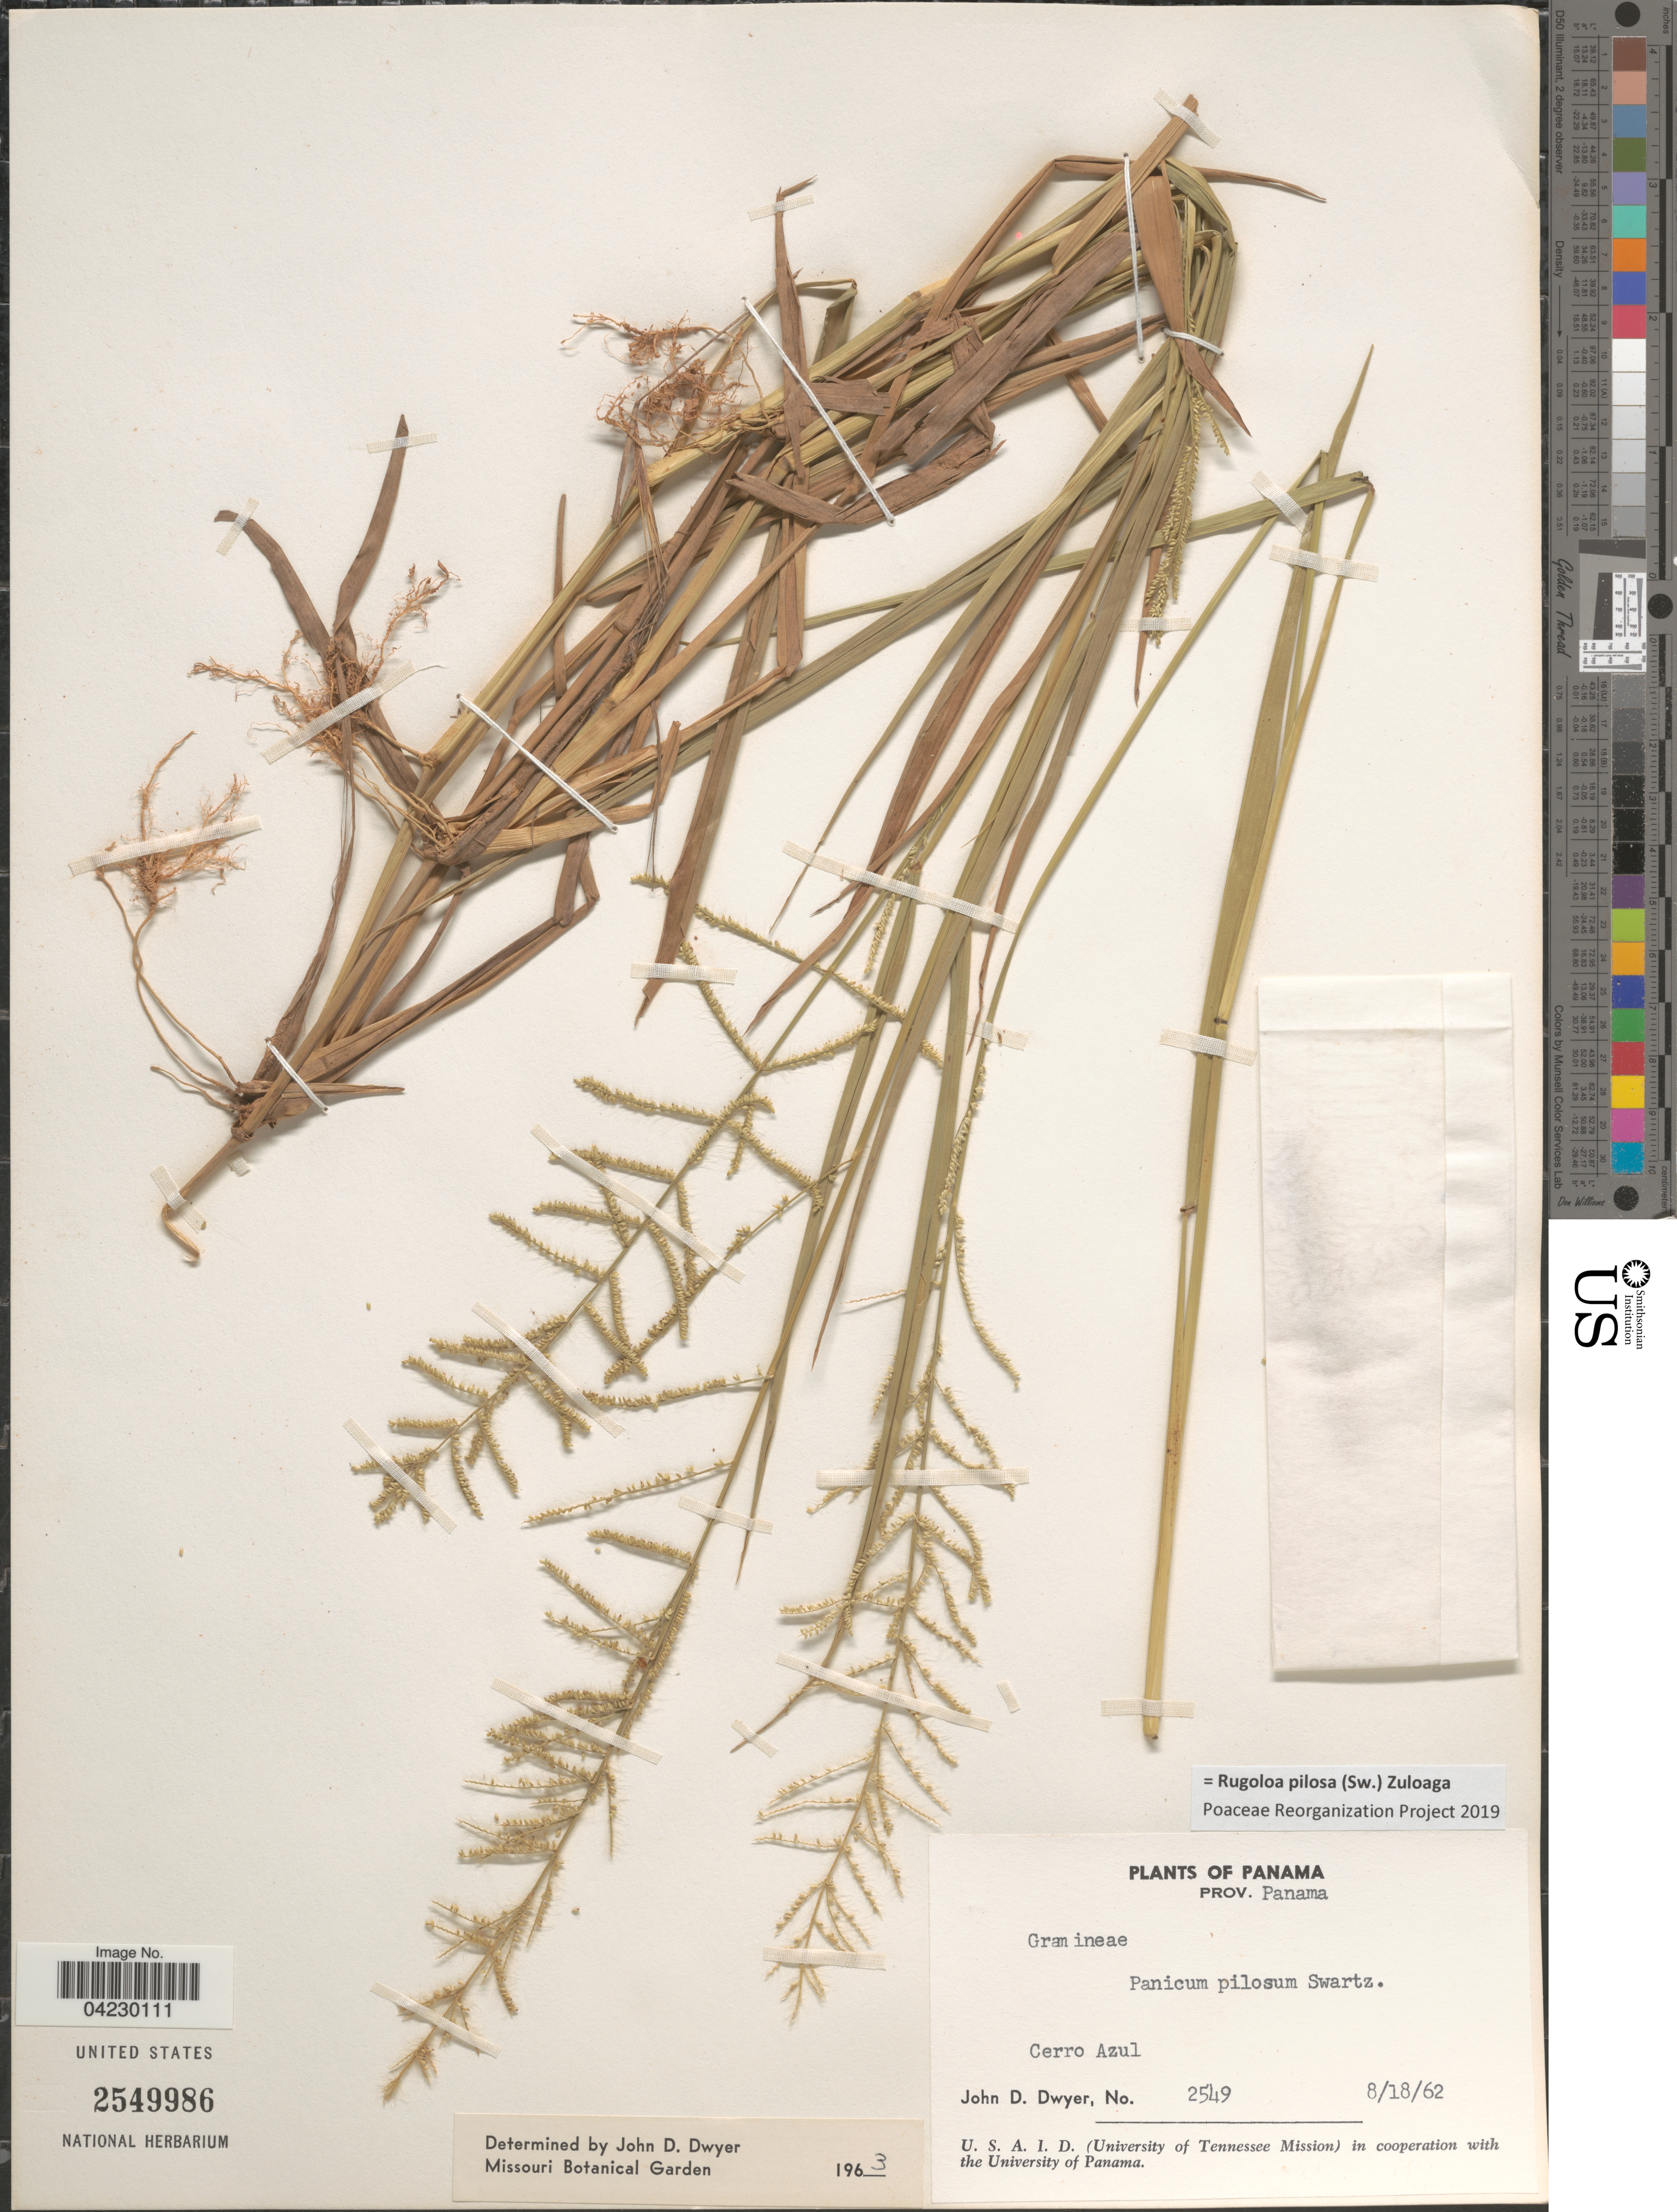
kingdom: Plantae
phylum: Tracheophyta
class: Liliopsida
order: Poales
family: Poaceae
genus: Rugoloa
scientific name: Rugoloa pilosa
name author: (Sw.) Zuloaga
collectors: J. D. Dwyer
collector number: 2549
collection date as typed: Transcribed d/m/y: 18/8/62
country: Panama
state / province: Panamá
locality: Cerro Azul. U.S.A.I.D. (University of Tennessee Mission).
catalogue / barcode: US 2549986